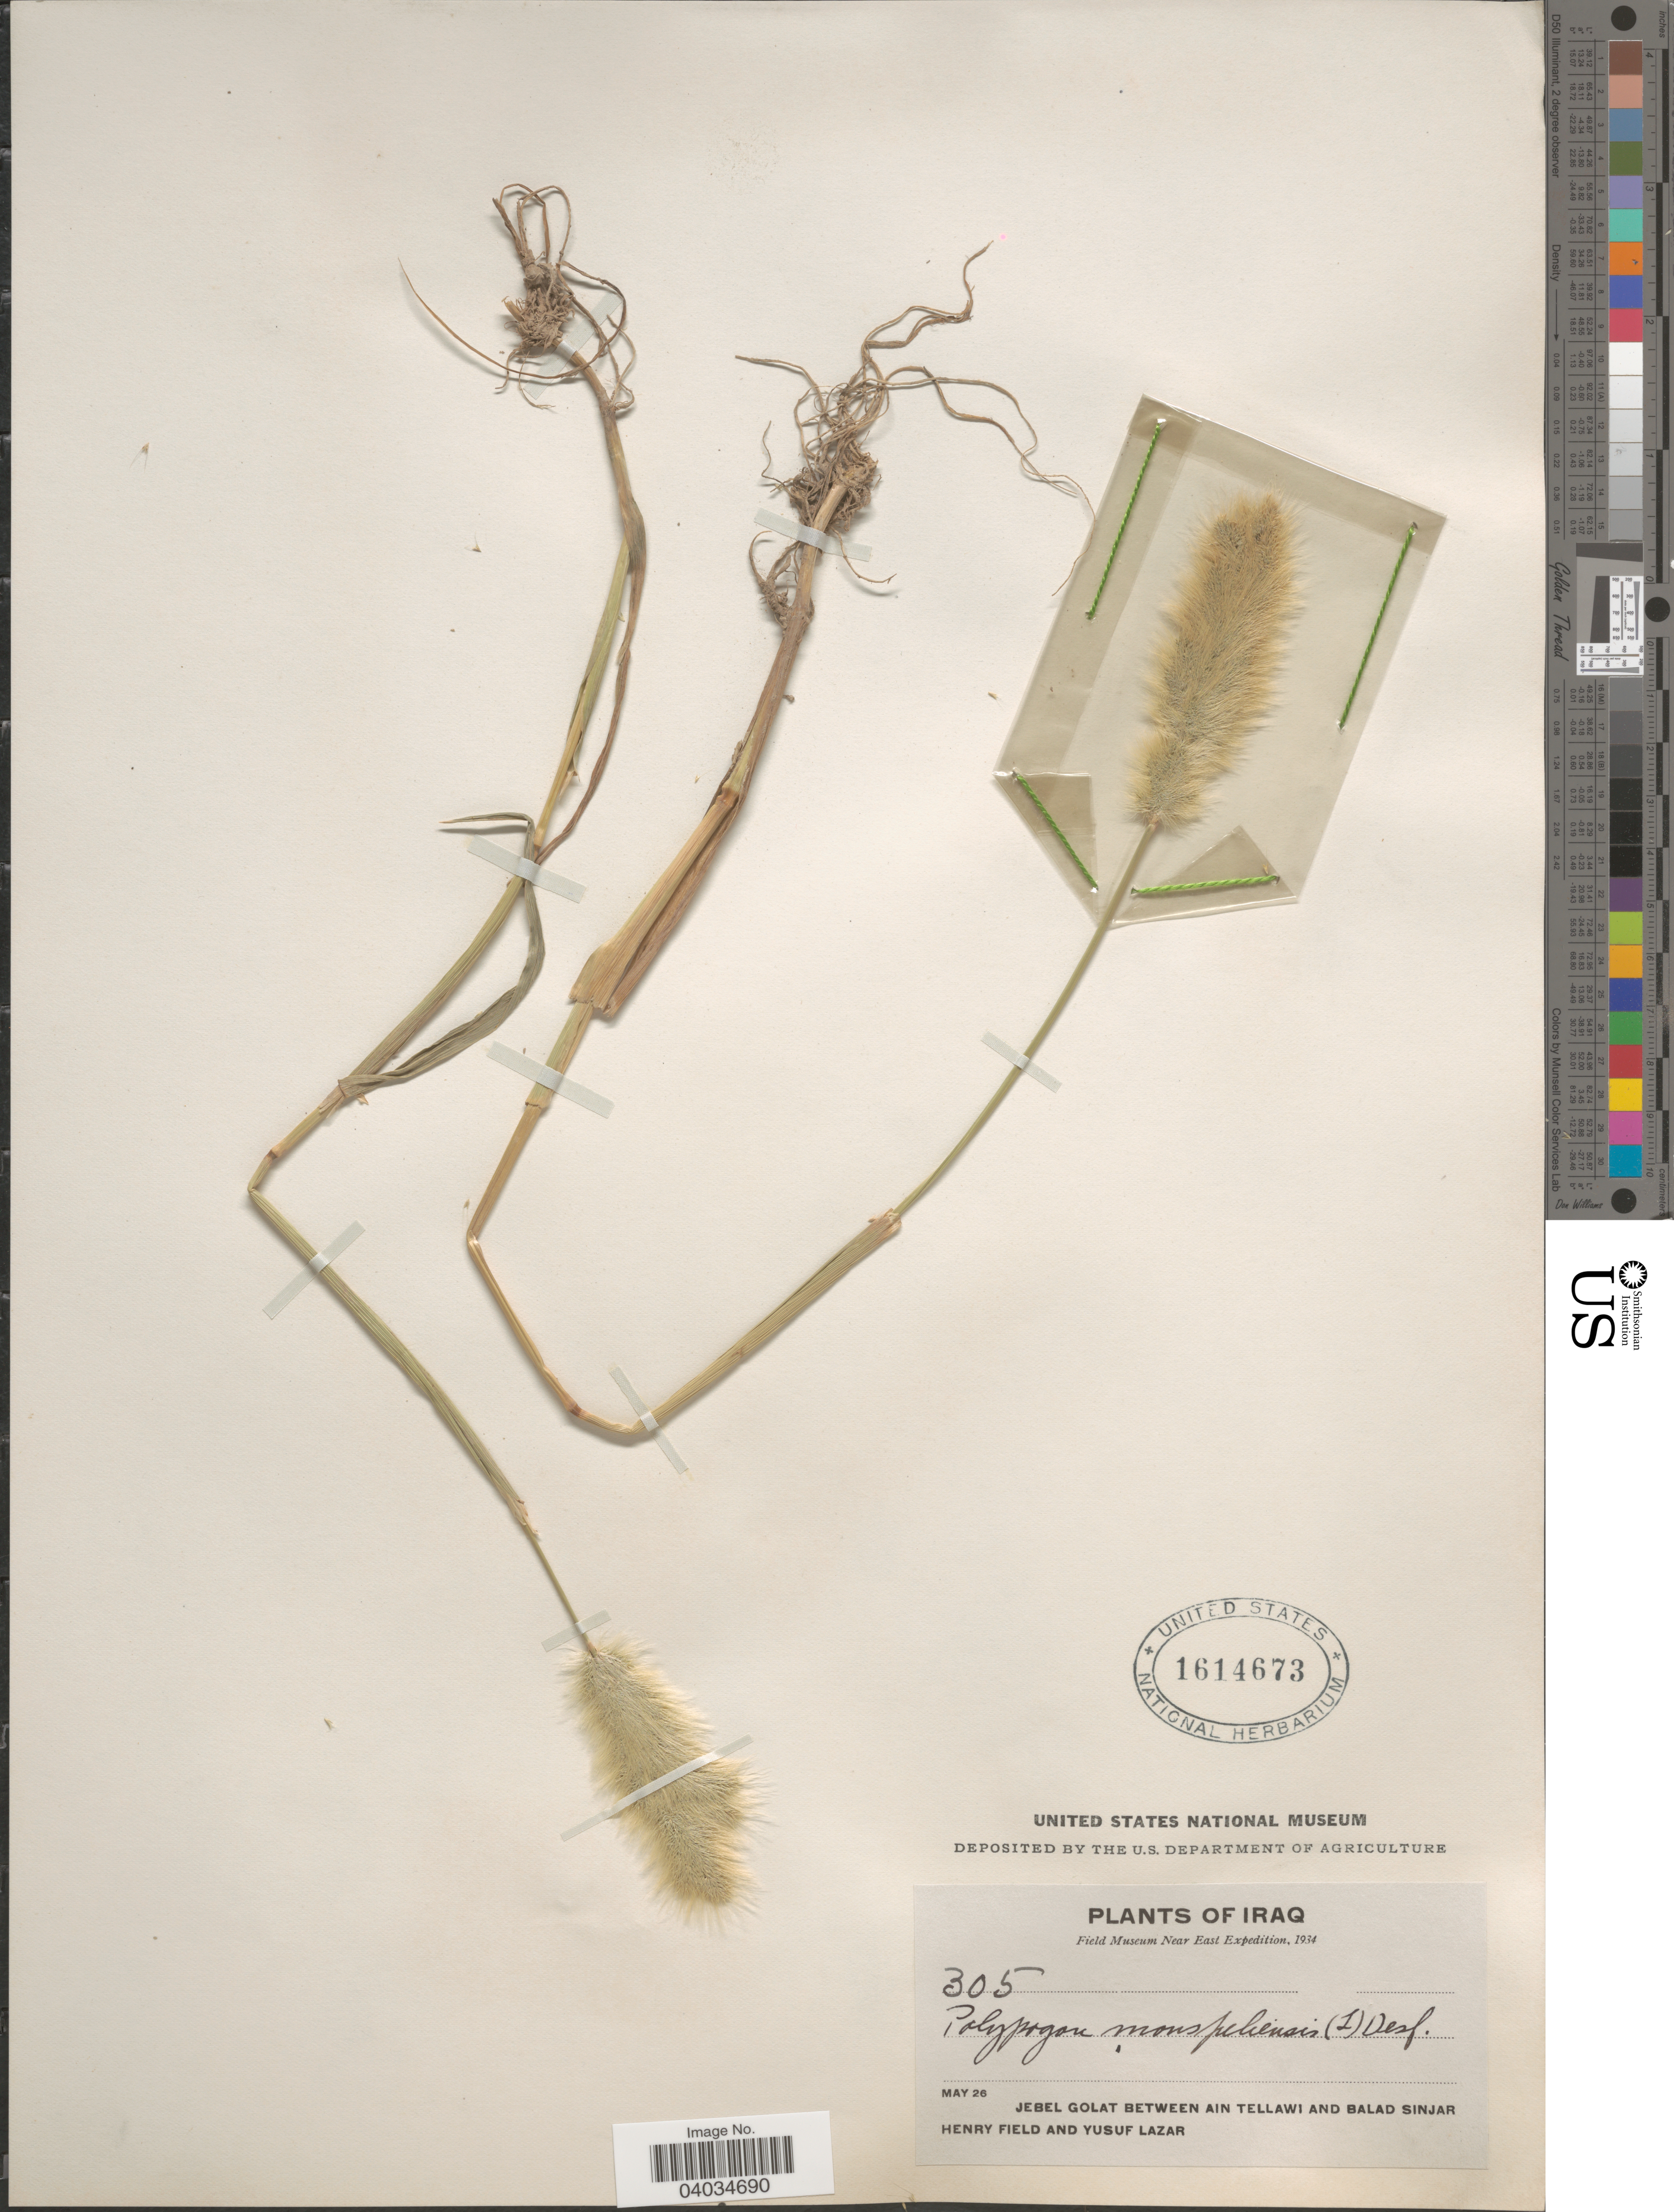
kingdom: Plantae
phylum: Tracheophyta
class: Liliopsida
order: Poales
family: Poaceae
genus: Polypogon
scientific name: Polypogon monspeliensis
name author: (L.) Desf.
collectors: H. Field & Y. Lazar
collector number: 305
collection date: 1934-05-26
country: Iraq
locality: Jebel Golat between Ain Tellawi and Balad Sinjar.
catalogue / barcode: US 1614673